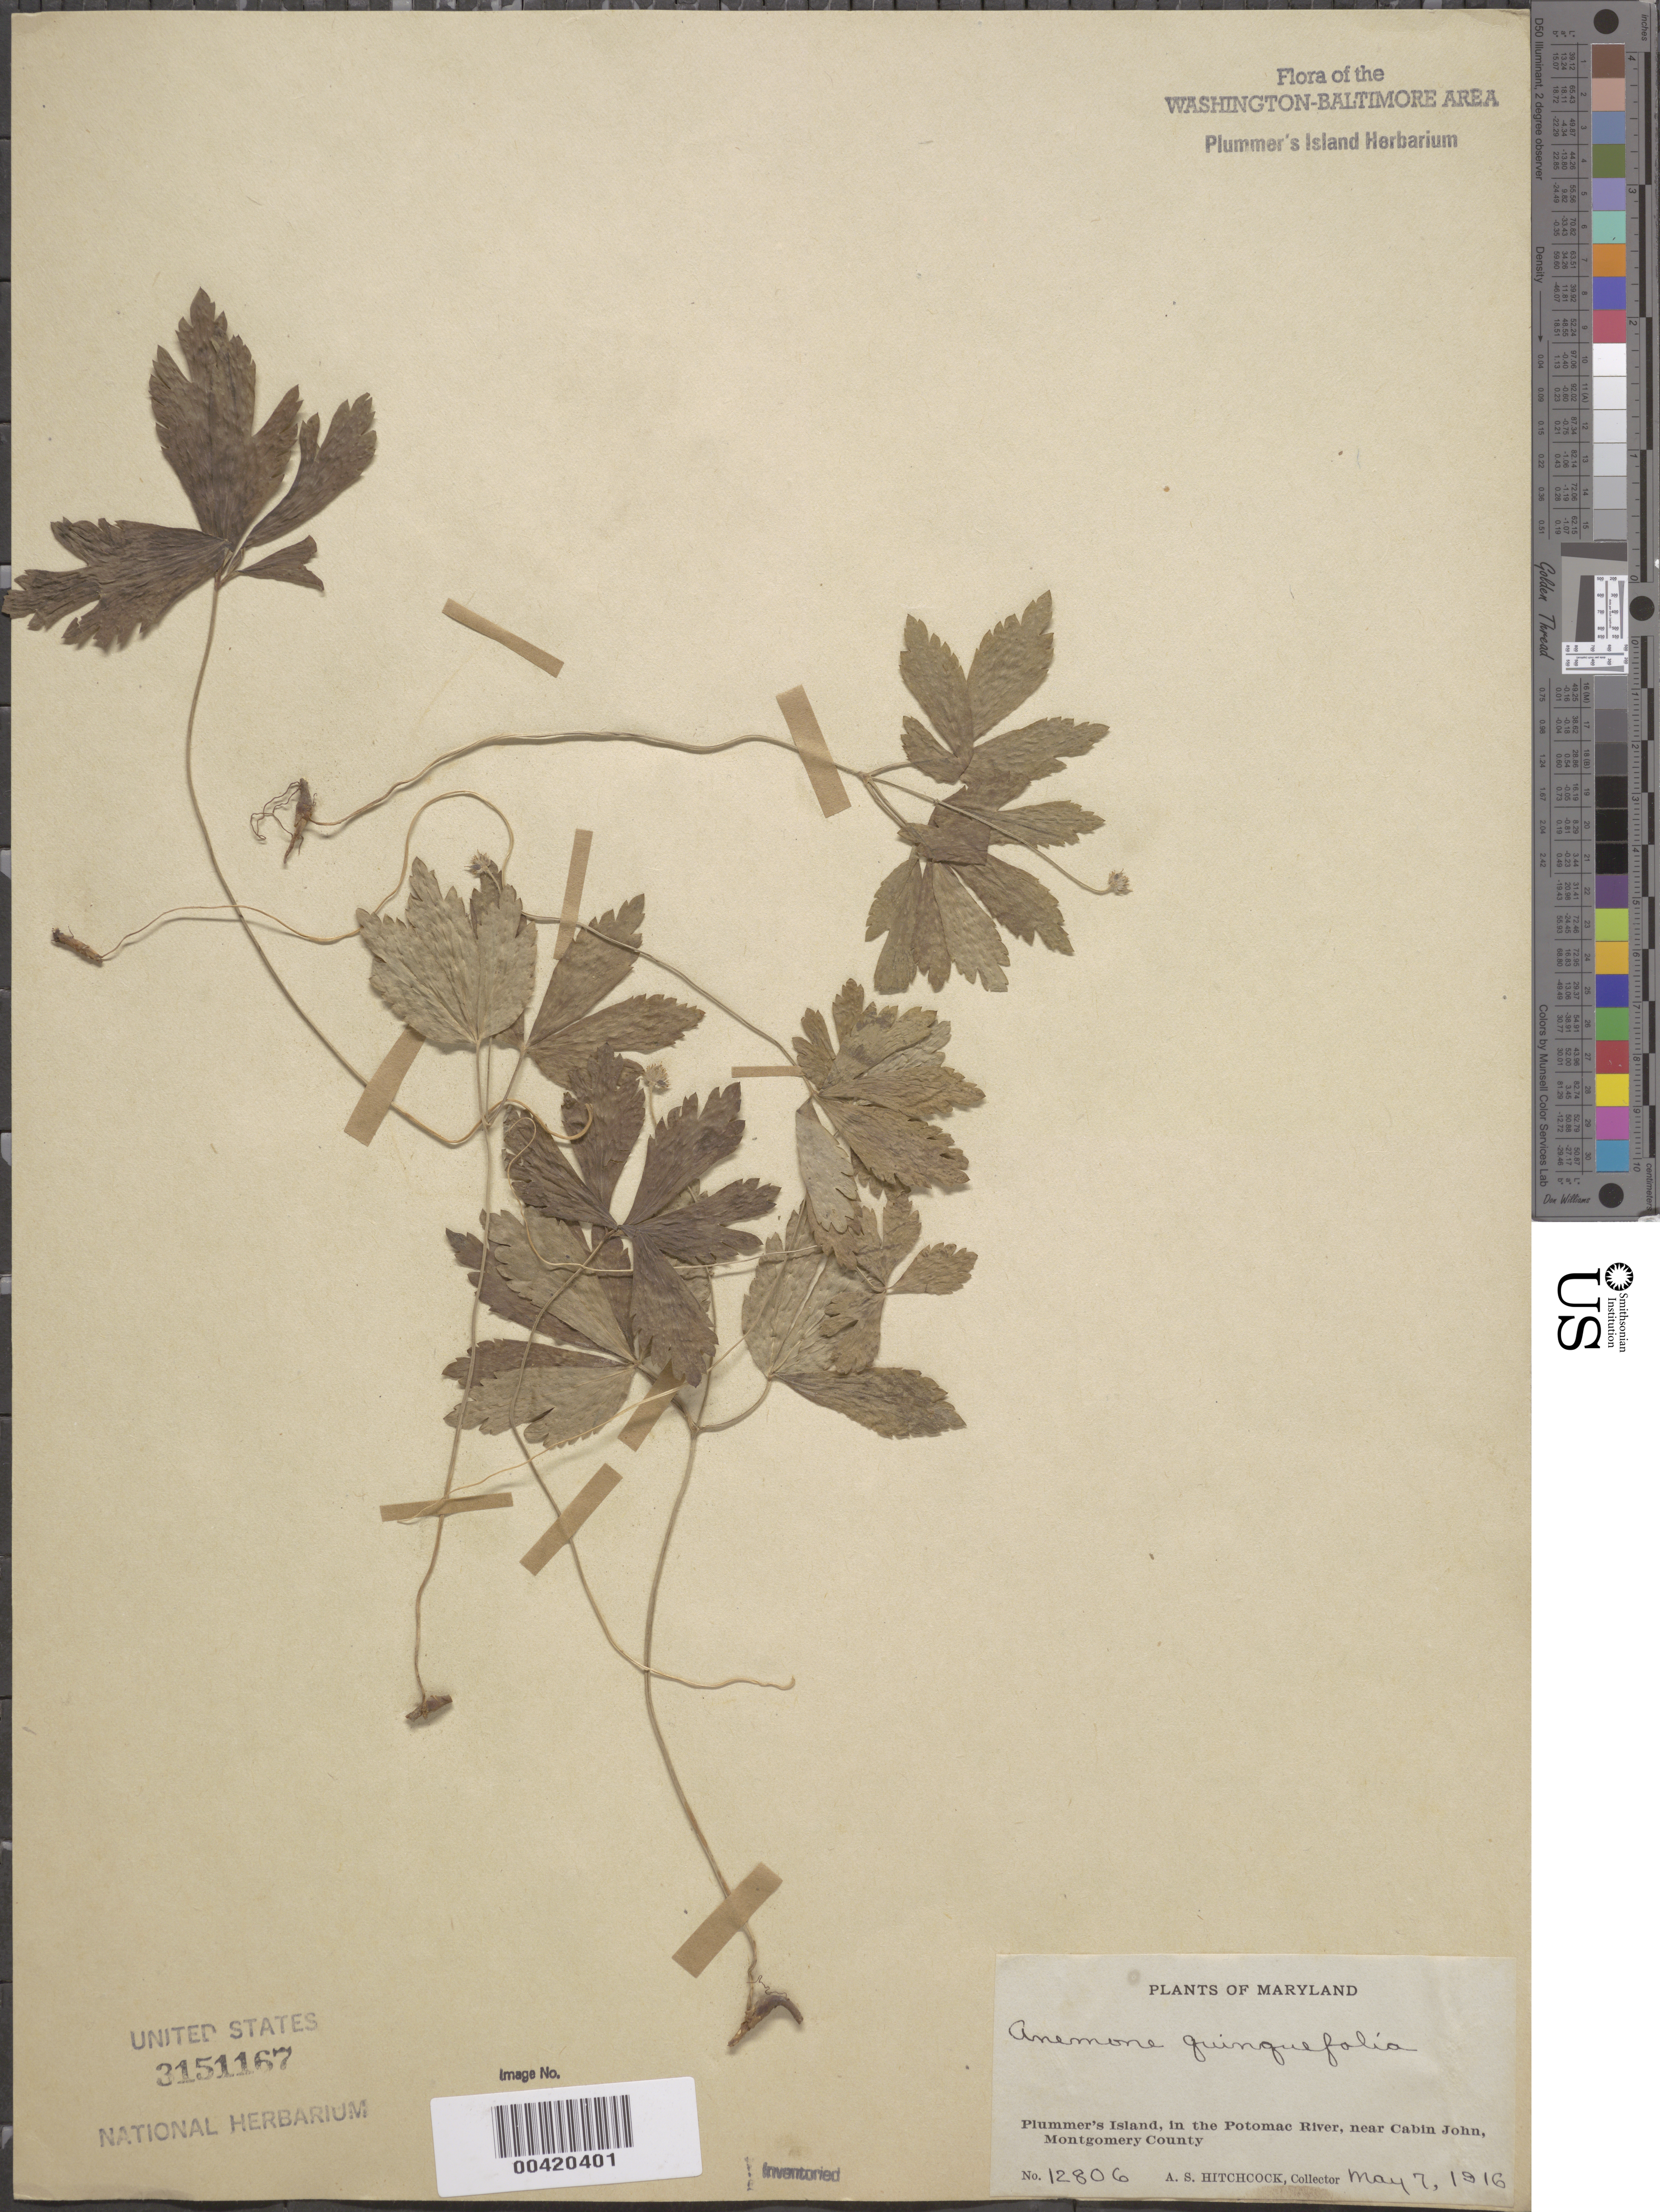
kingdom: Plantae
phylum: Tracheophyta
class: Magnoliopsida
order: Ranunculales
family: Ranunculaceae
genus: Anemone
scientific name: Anemone quinquefolia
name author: L.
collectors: A. S. Hitchcock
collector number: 12806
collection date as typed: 07 May 1916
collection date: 1916-05-07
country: United States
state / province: Maryland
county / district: Montgomery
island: Plummers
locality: Plummer's Island C. & O. Canal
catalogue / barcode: US 3151167